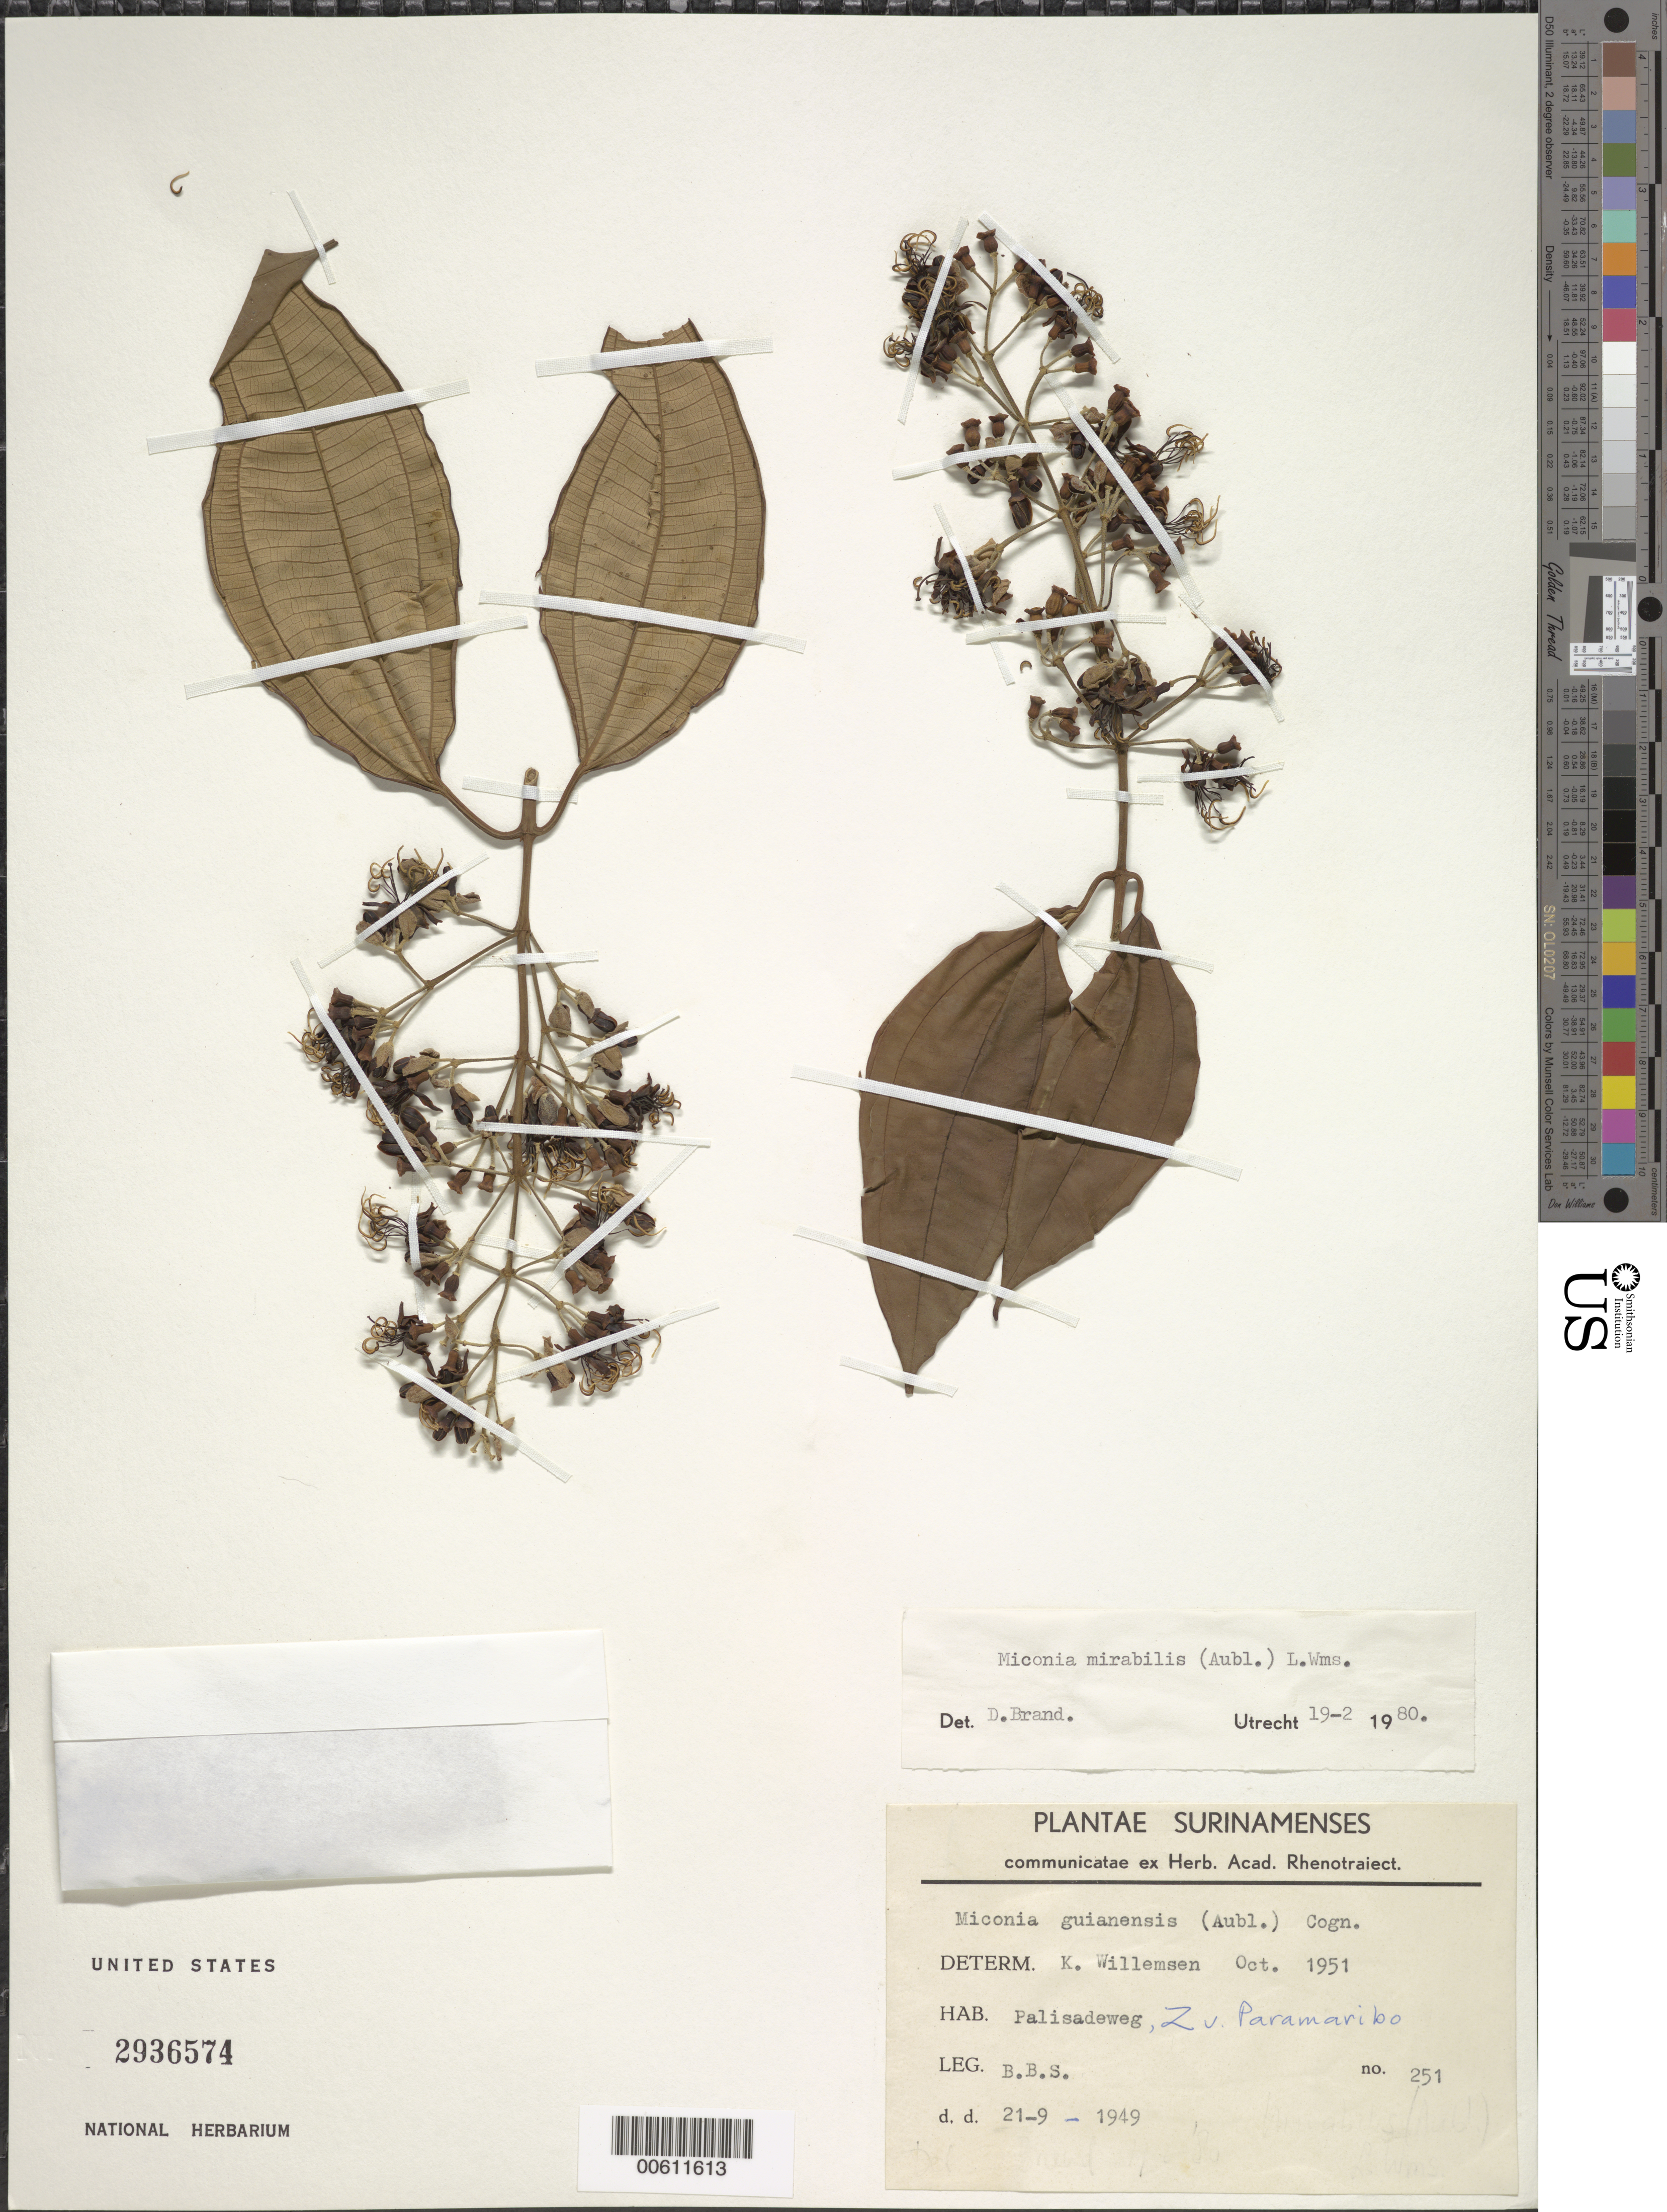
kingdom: Plantae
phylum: Tracheophyta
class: Magnoliopsida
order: Myrtales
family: Melastomataceae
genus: Miconia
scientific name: Miconia mirabilis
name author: (Aubl.) L.O. Williams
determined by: Brand, D.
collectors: B. B. S.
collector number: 251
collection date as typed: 21-Sep-49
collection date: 1949-09-21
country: Suriname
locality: Palisadeweg, Paramaribo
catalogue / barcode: US 2936574